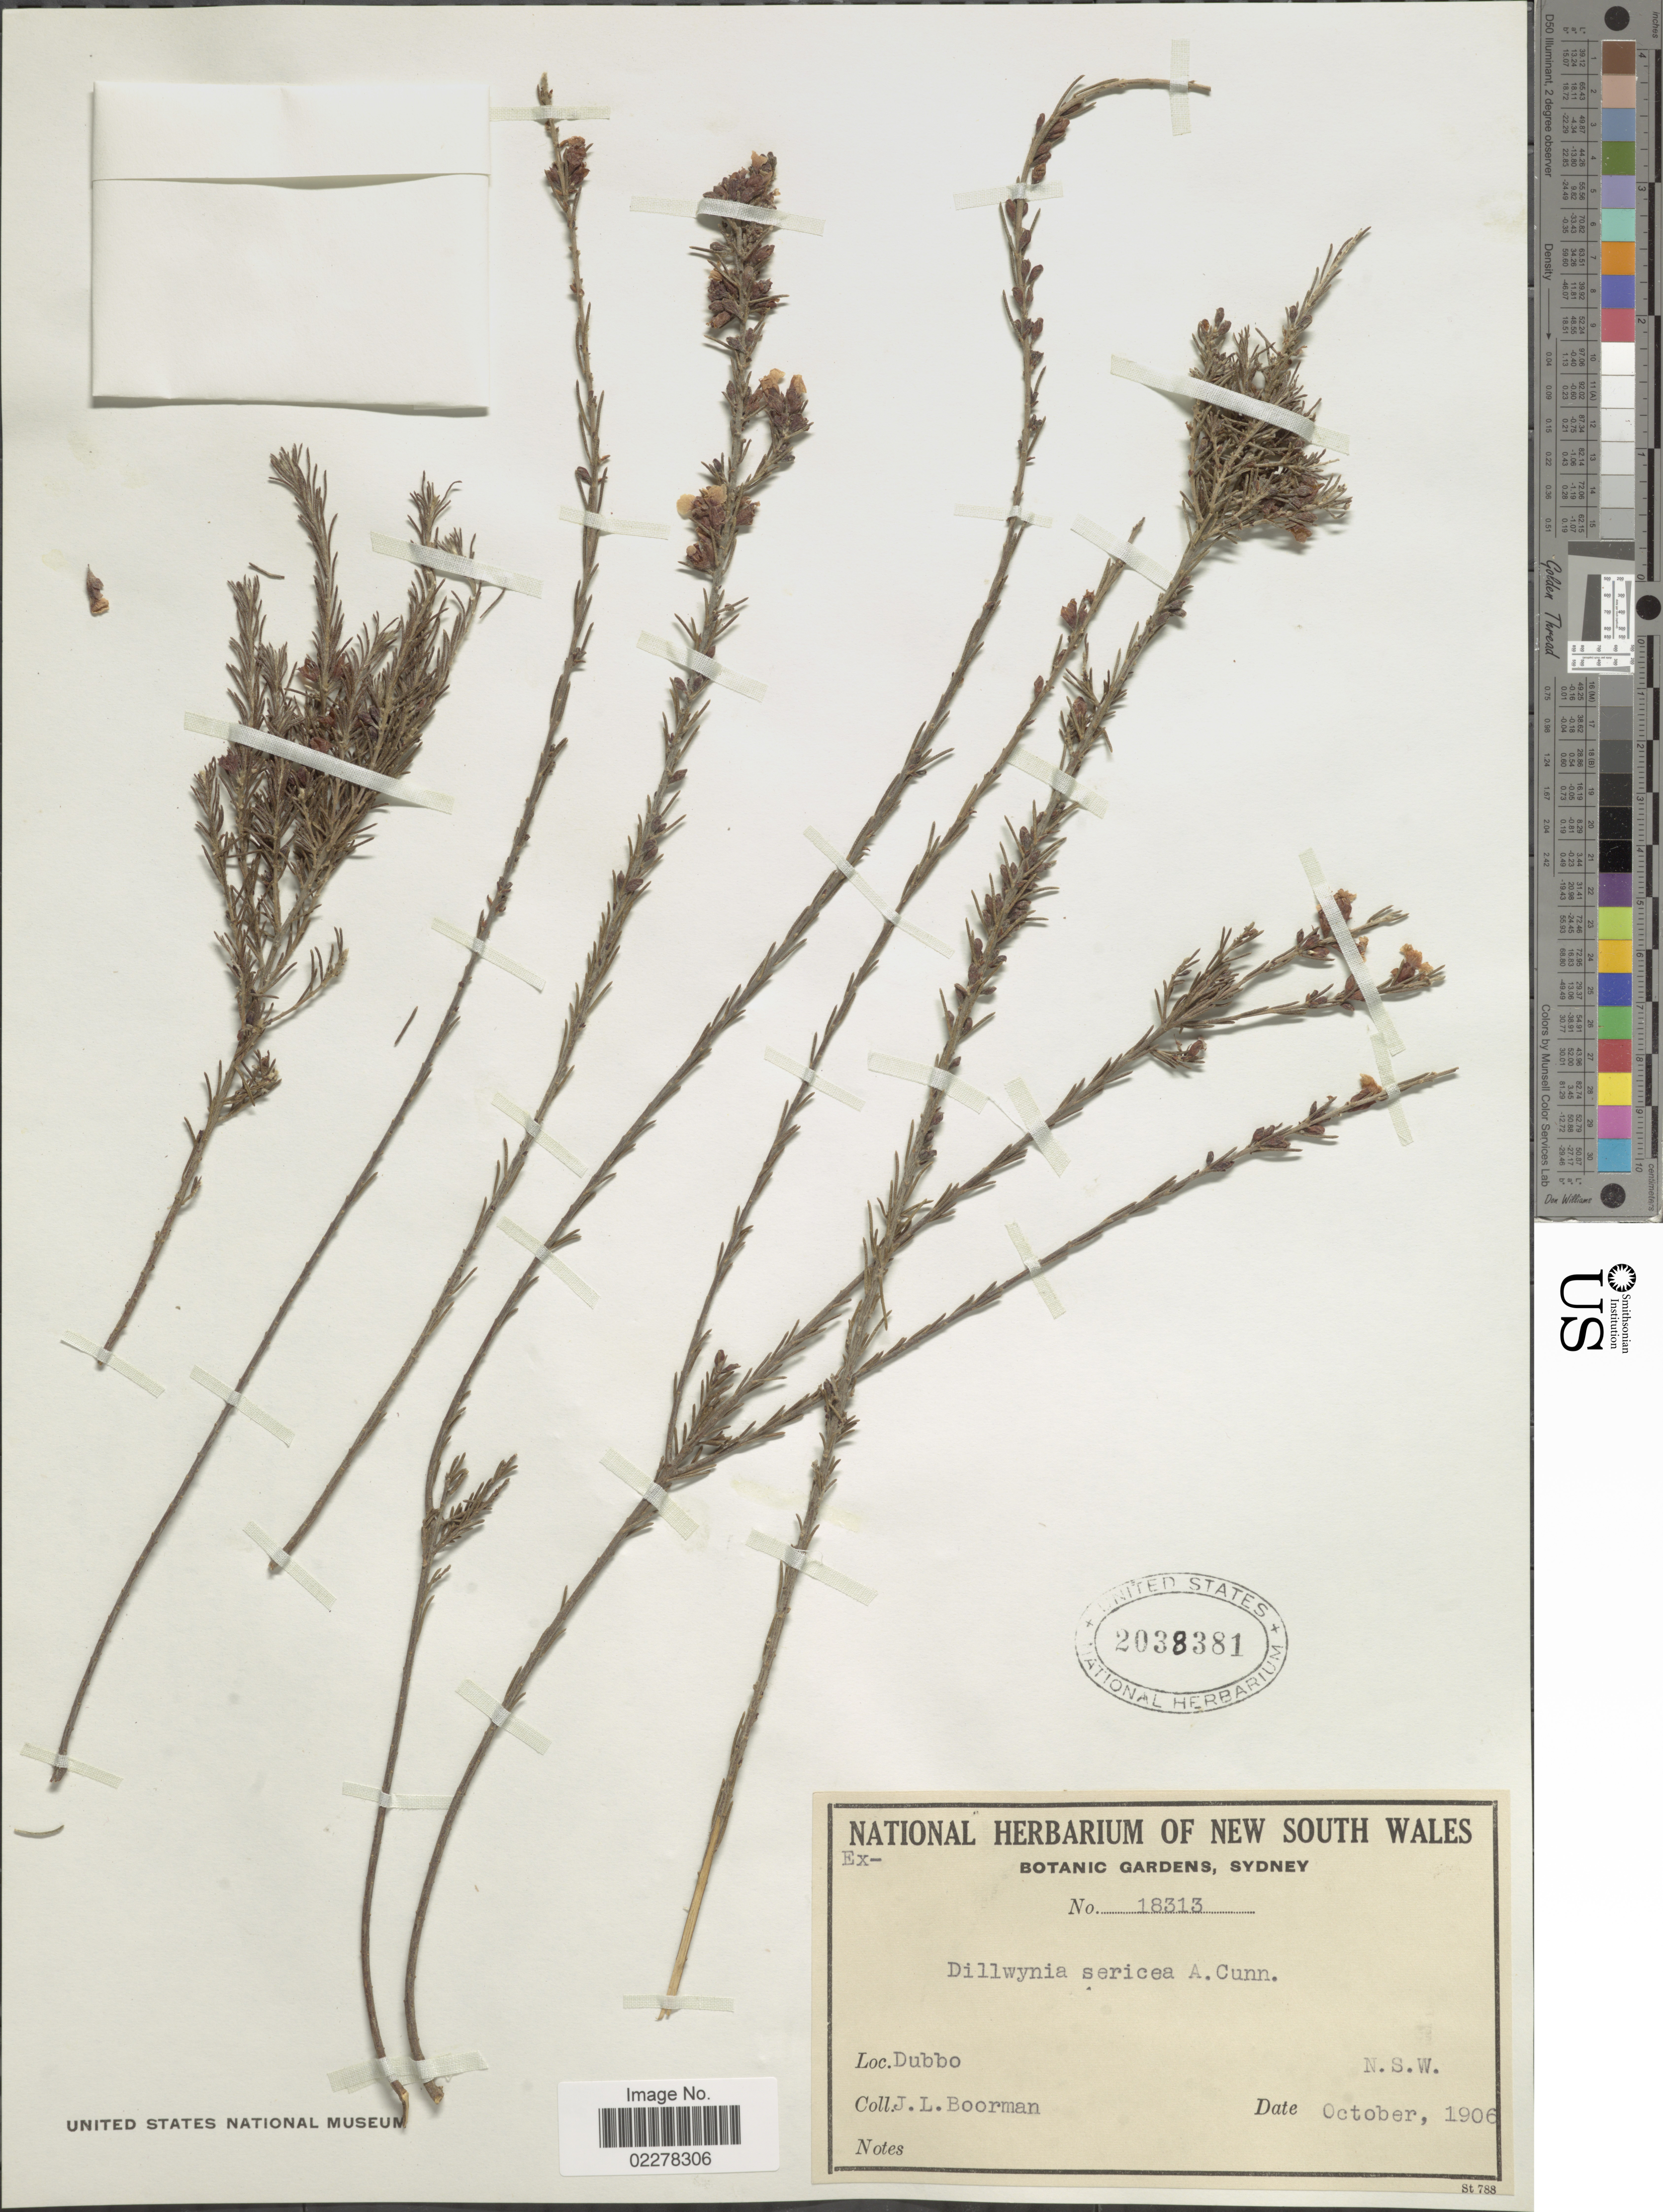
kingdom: Plantae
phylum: Tracheophyta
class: Magnoliopsida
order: Fabales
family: Fabaceae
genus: Dillwynia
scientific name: Dillwynia sericea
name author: A. Cunn.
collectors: J. Boorman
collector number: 18313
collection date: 1906-10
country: Australia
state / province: New South Wales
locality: Dubbo. N.S.W.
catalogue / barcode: US 2038381